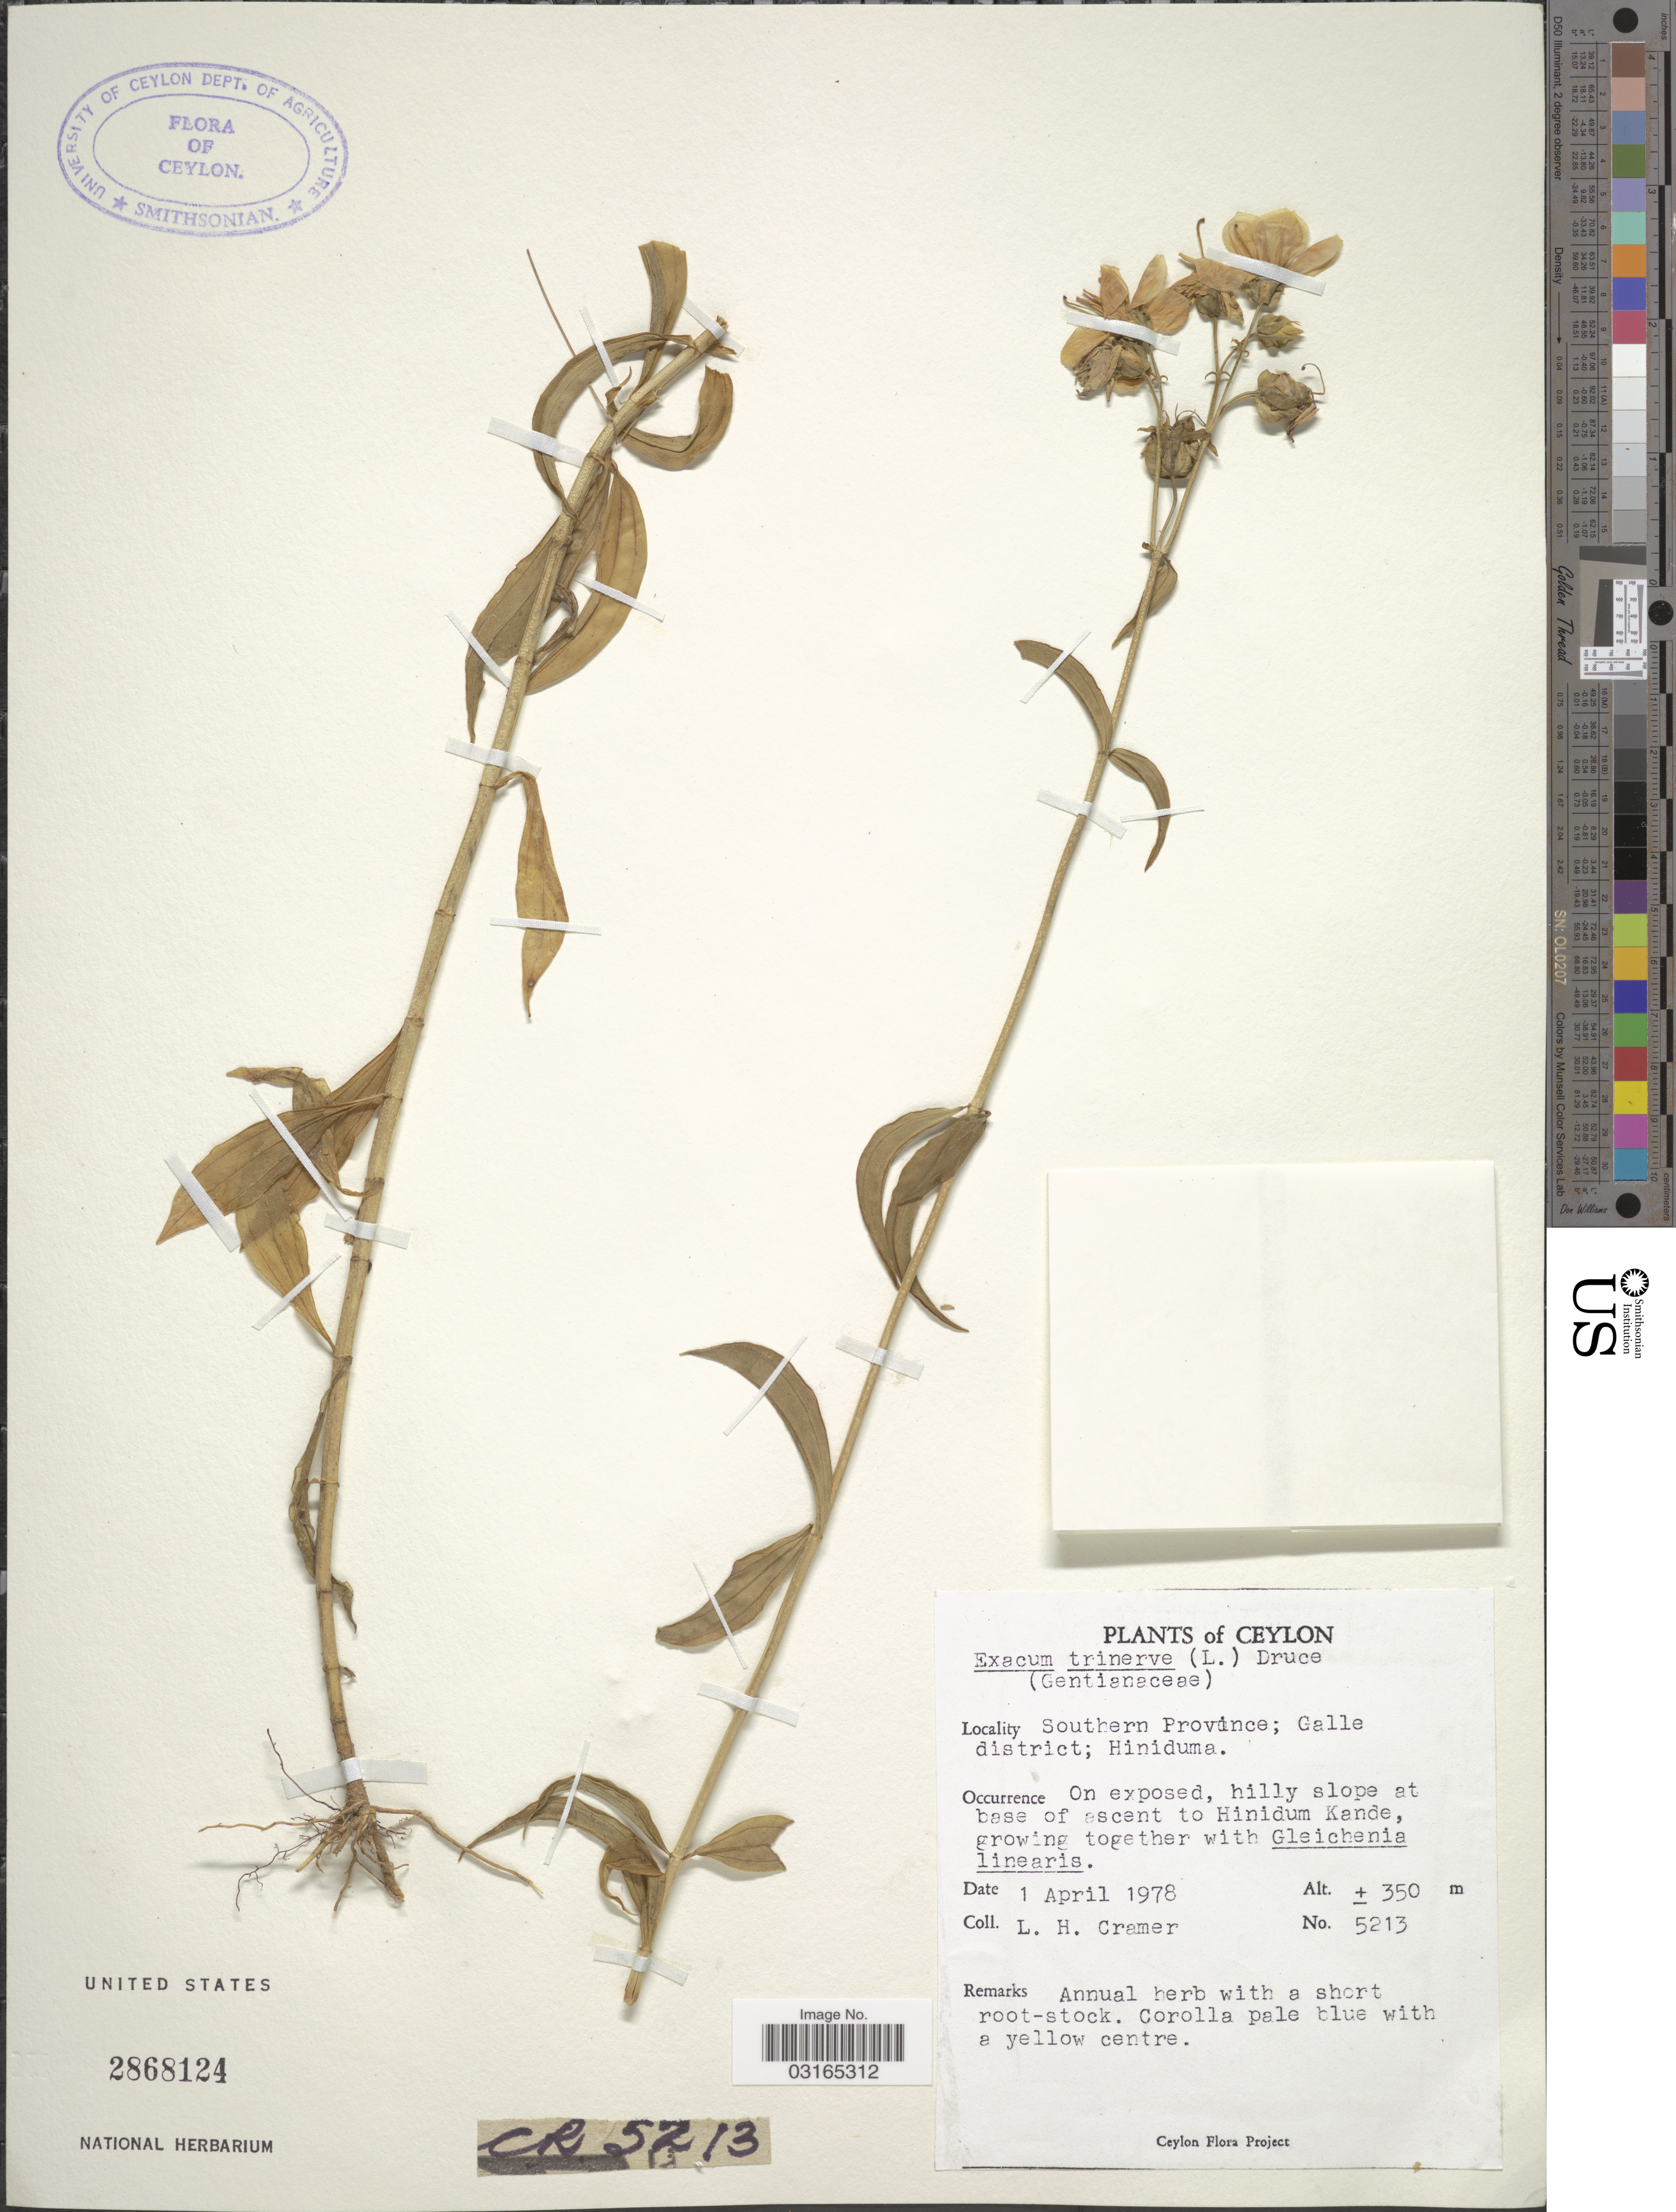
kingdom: Plantae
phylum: Tracheophyta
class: Magnoliopsida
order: Gentianales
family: Gentianaceae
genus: Exacum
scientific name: Exacum trinervium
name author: (L.) Druce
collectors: L. H. Cramer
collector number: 5213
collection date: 1978-04-01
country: Sri Lanka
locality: Ceylon. Galle district; Hiniduma. On exposed, hilly slope at base of ascent to Hinidum Kande.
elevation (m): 350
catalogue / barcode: US 2868124